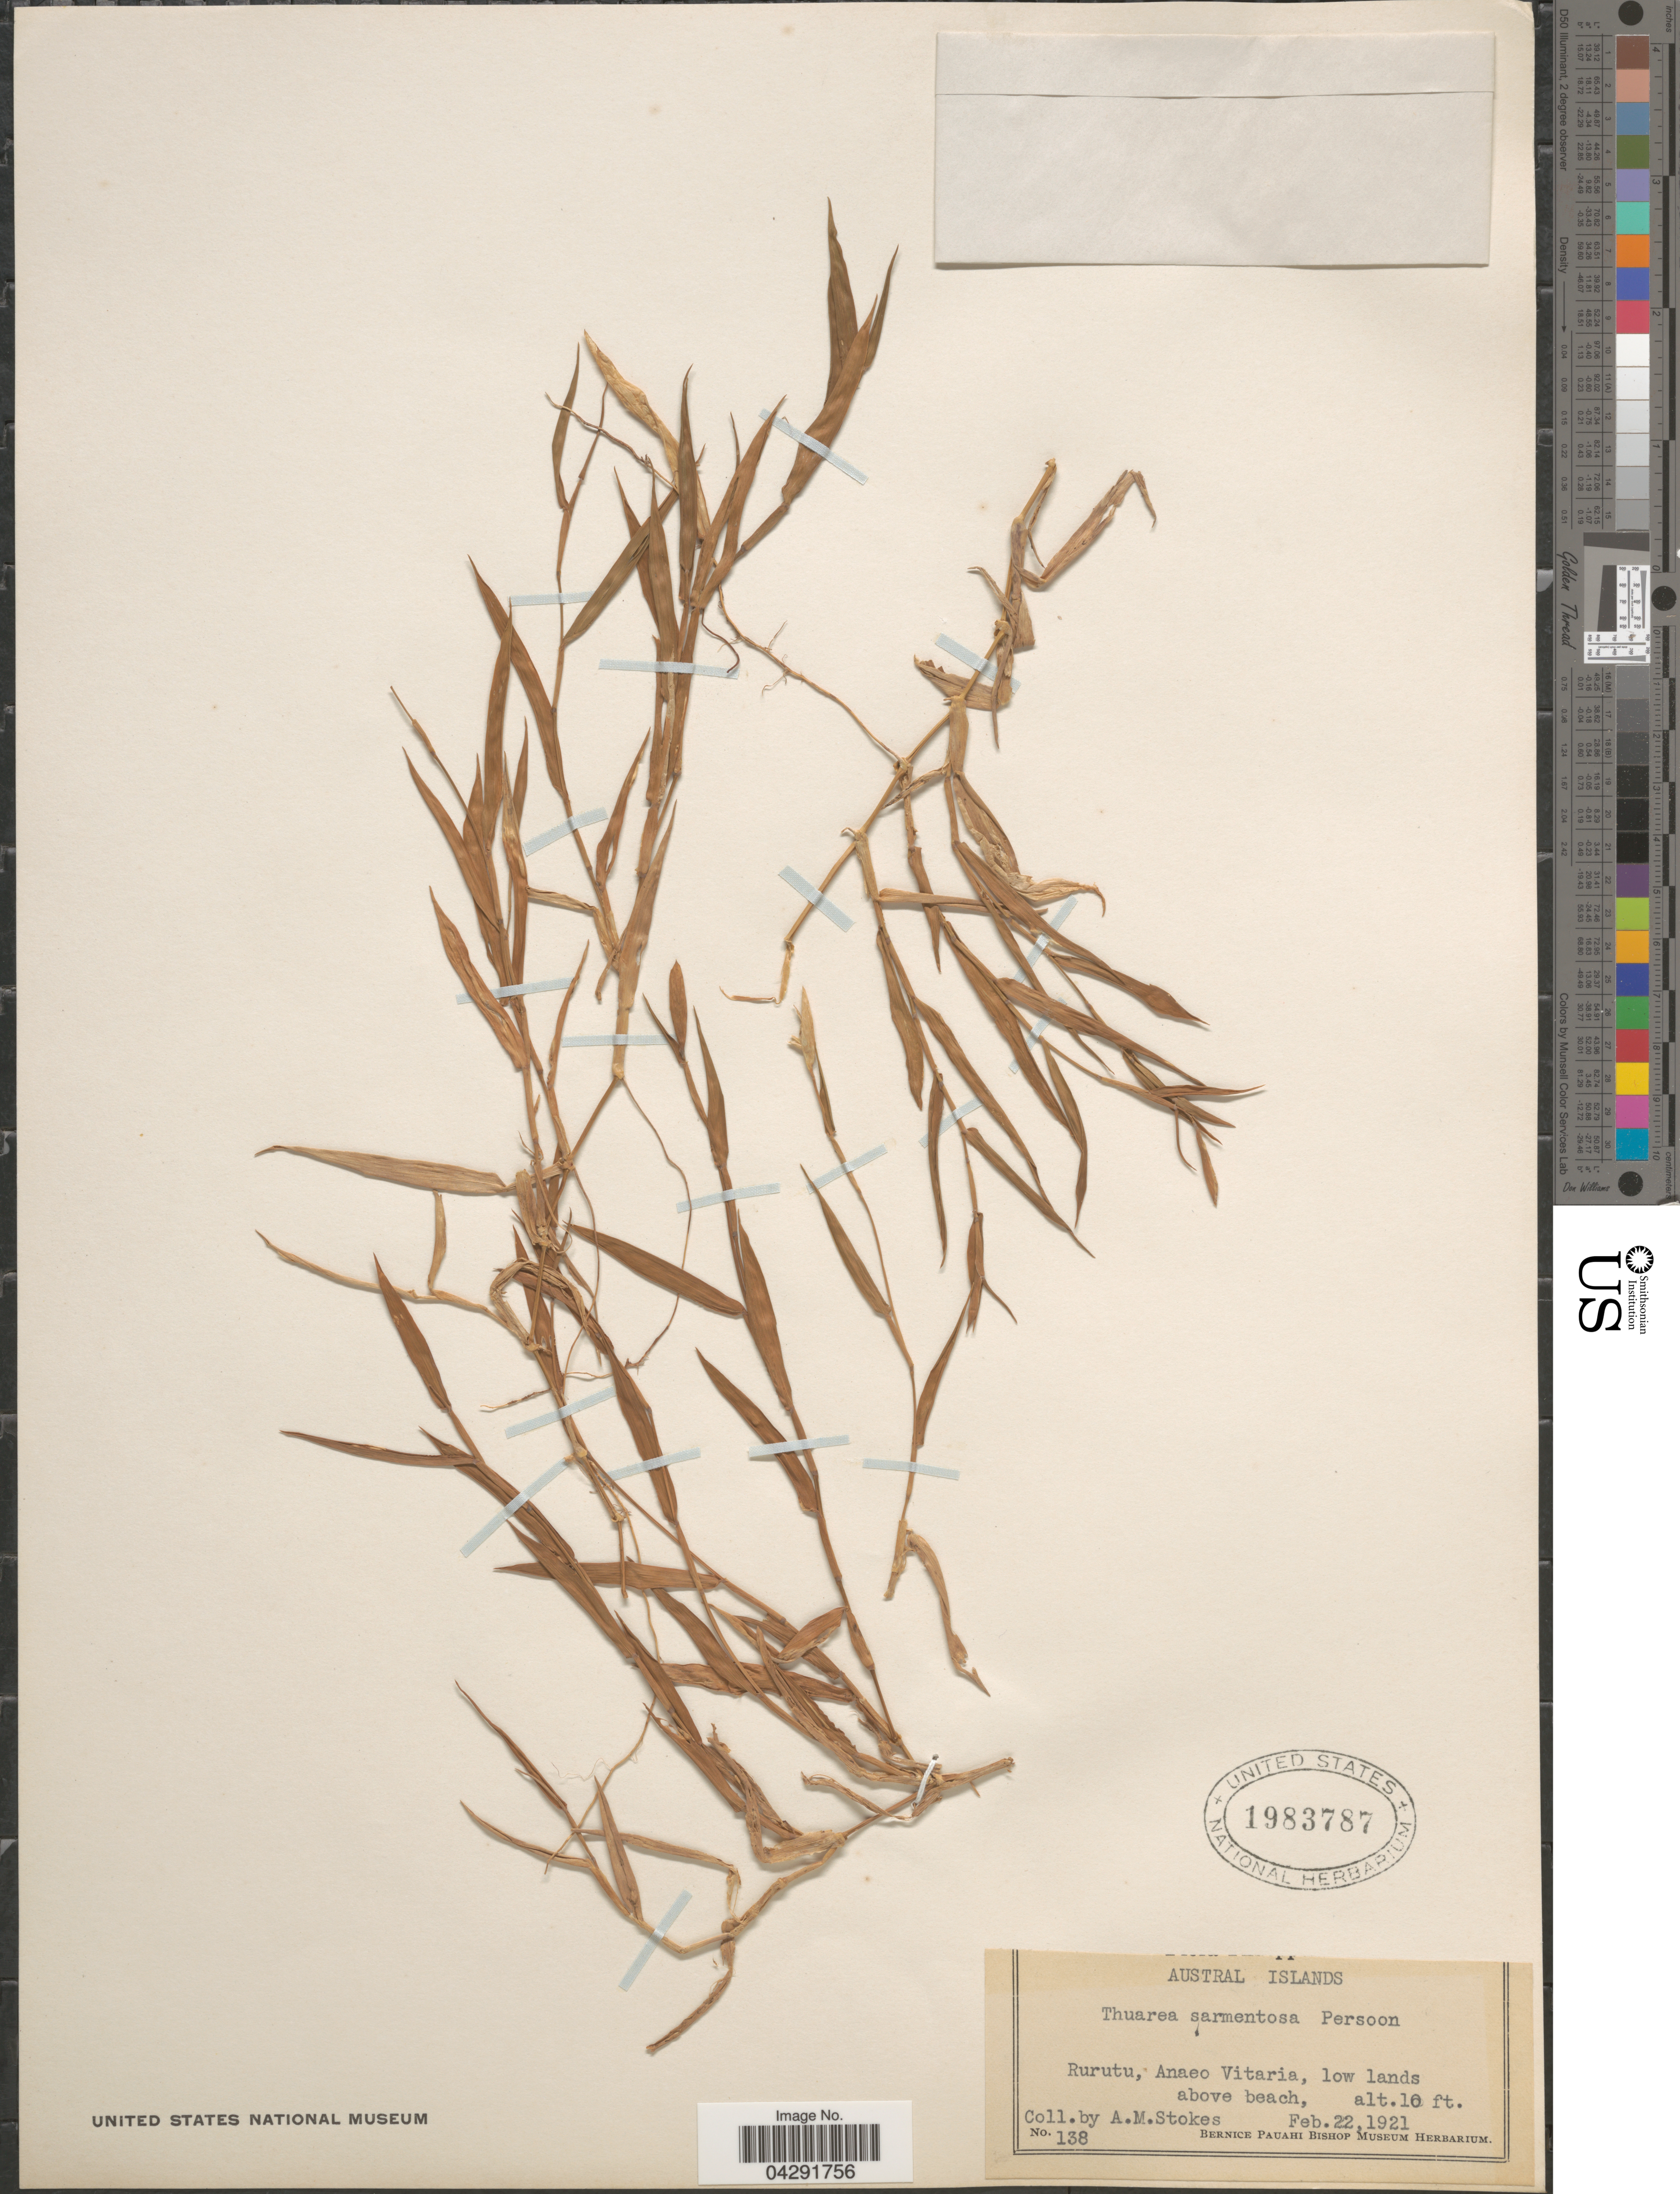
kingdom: Plantae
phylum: Tracheophyta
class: Liliopsida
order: Poales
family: Poaceae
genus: Thuarea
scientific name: Thuarea involuta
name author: (G. Forst.) R. Br. ex Sm.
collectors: A. M. Stokes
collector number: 138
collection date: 1921-02-22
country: French Polynesia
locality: Austral Islands. Rurutu, Anaeo Vitaria, low lands above beach.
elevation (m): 3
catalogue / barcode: US 1983787